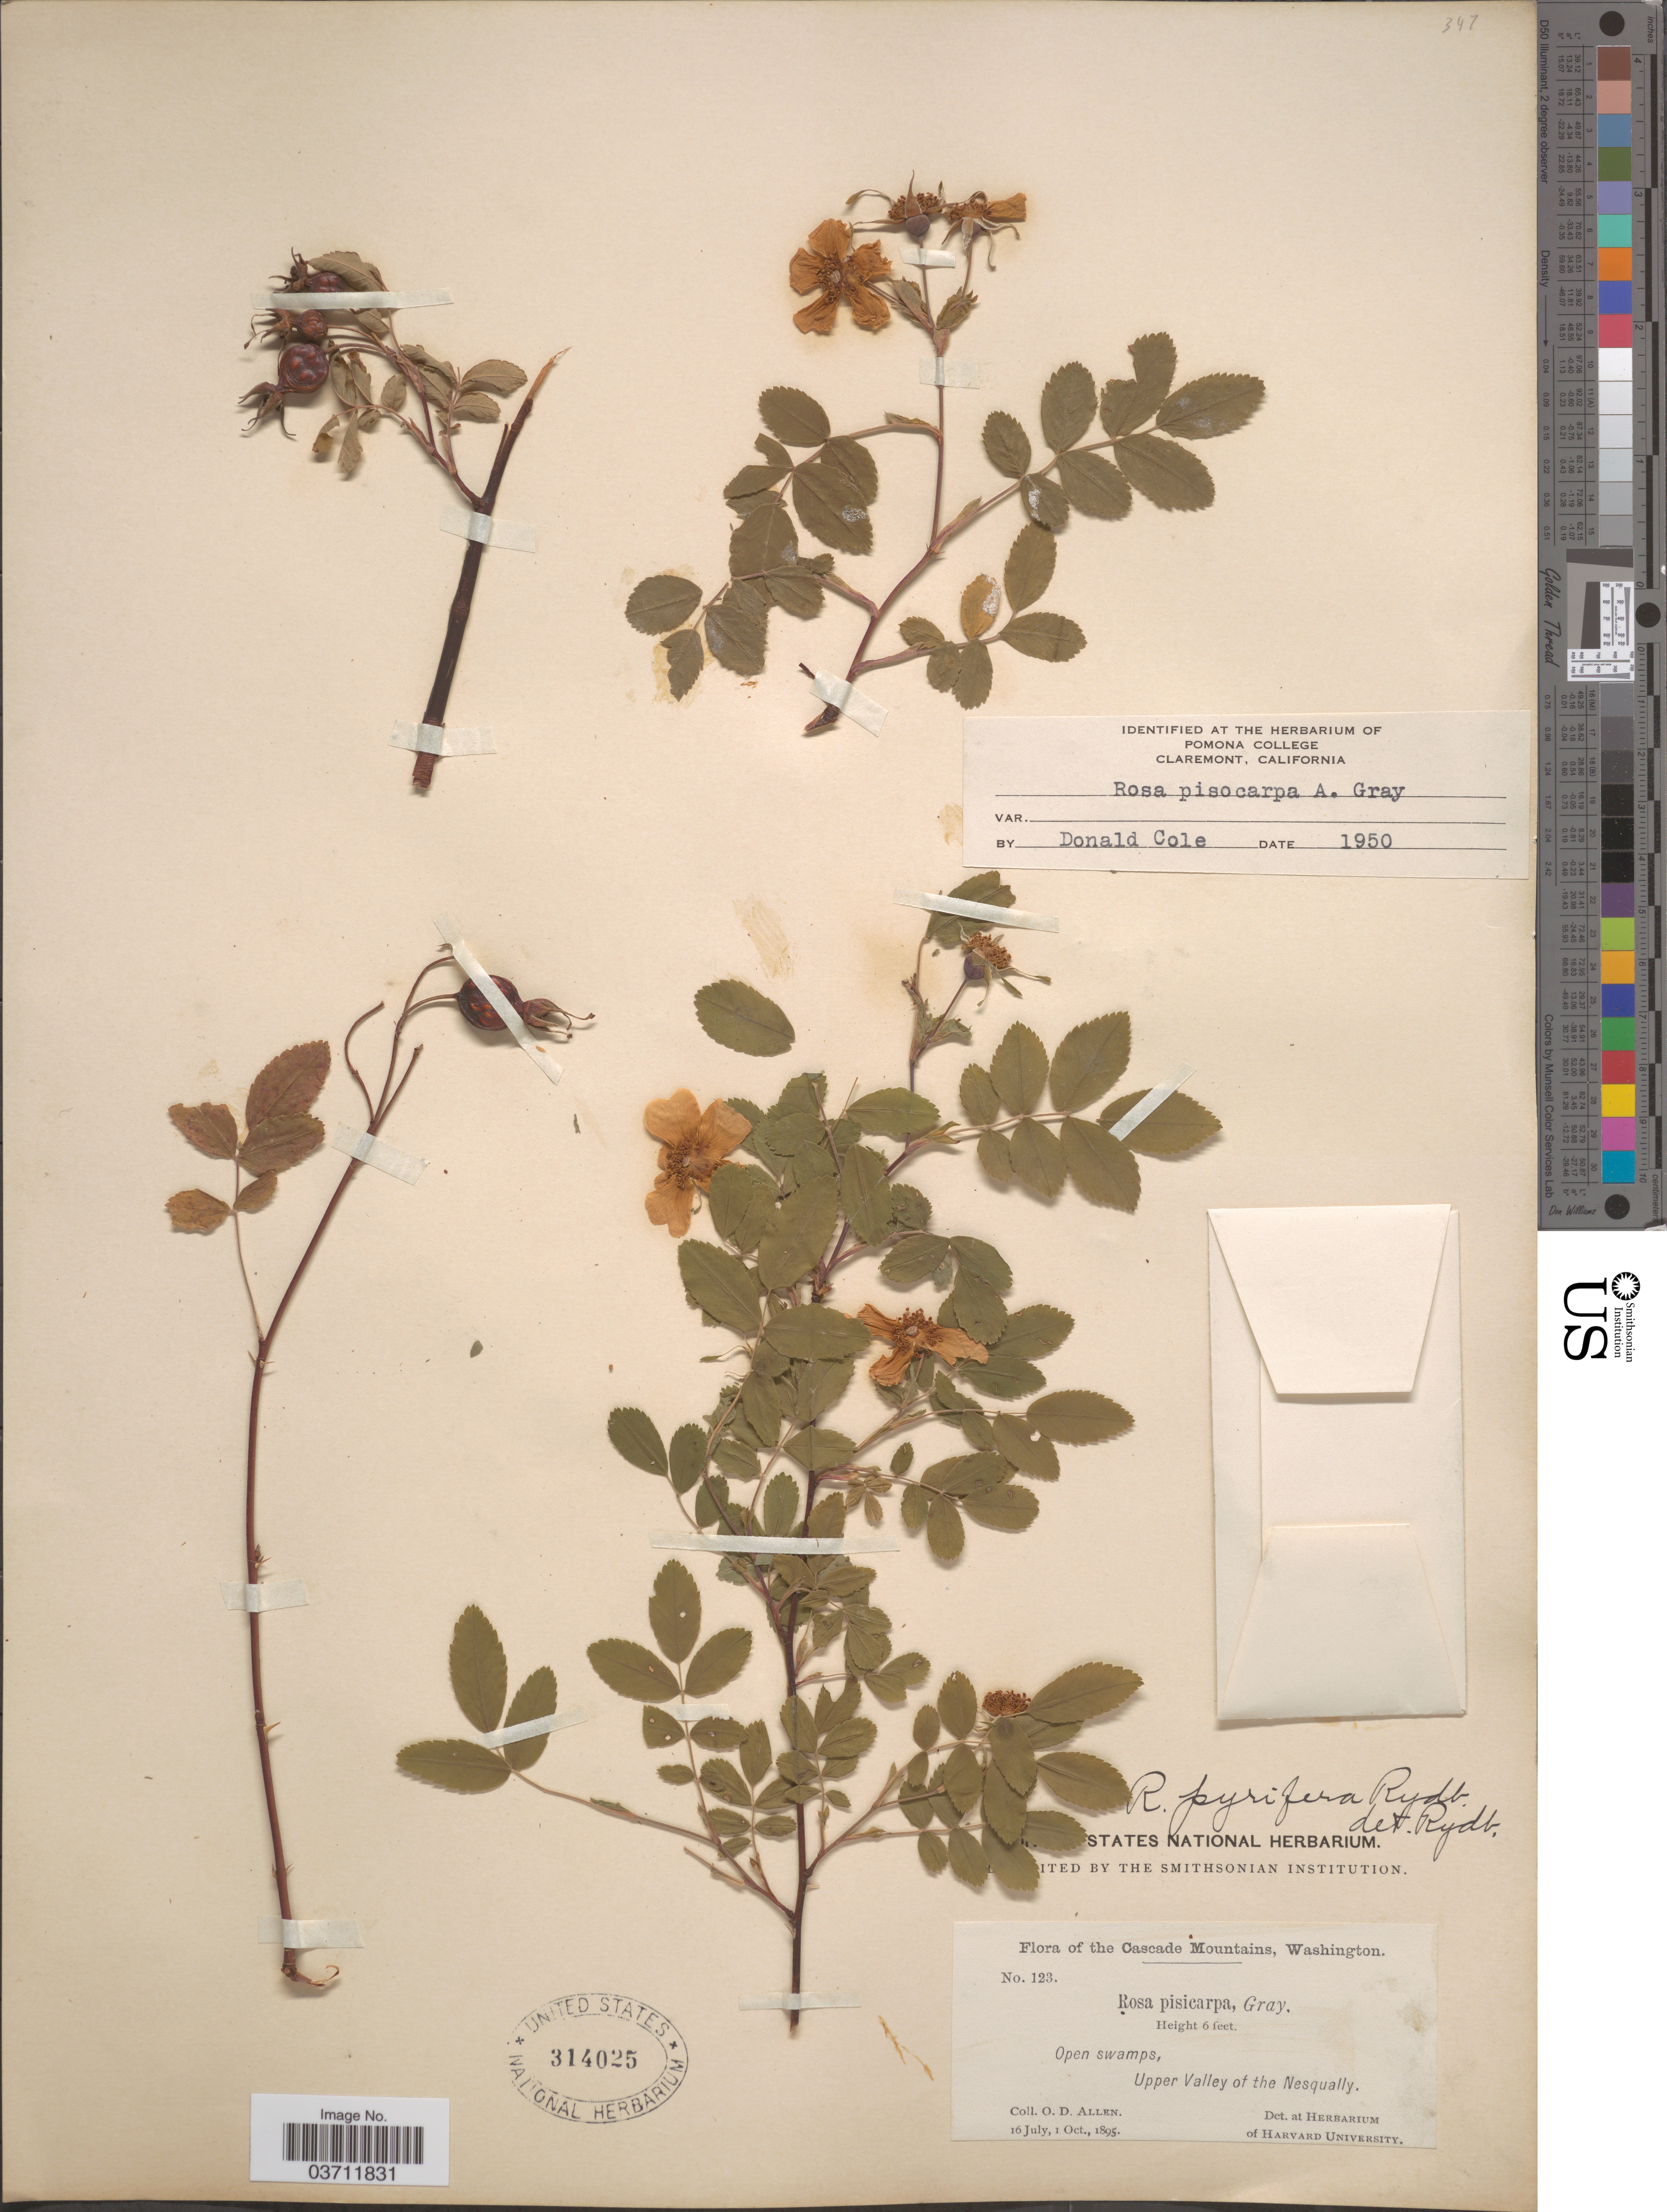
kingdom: Plantae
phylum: Tracheophyta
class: Magnoliopsida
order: Rosales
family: Rosaceae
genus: Rosa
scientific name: Rosa pisocarpa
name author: A. Gray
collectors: O. D. Allen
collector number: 123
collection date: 1895-07-16/1895-10-01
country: United States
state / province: Washington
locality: Cascade Mountains. Upper Valley of the Nesqually.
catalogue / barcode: US 314025